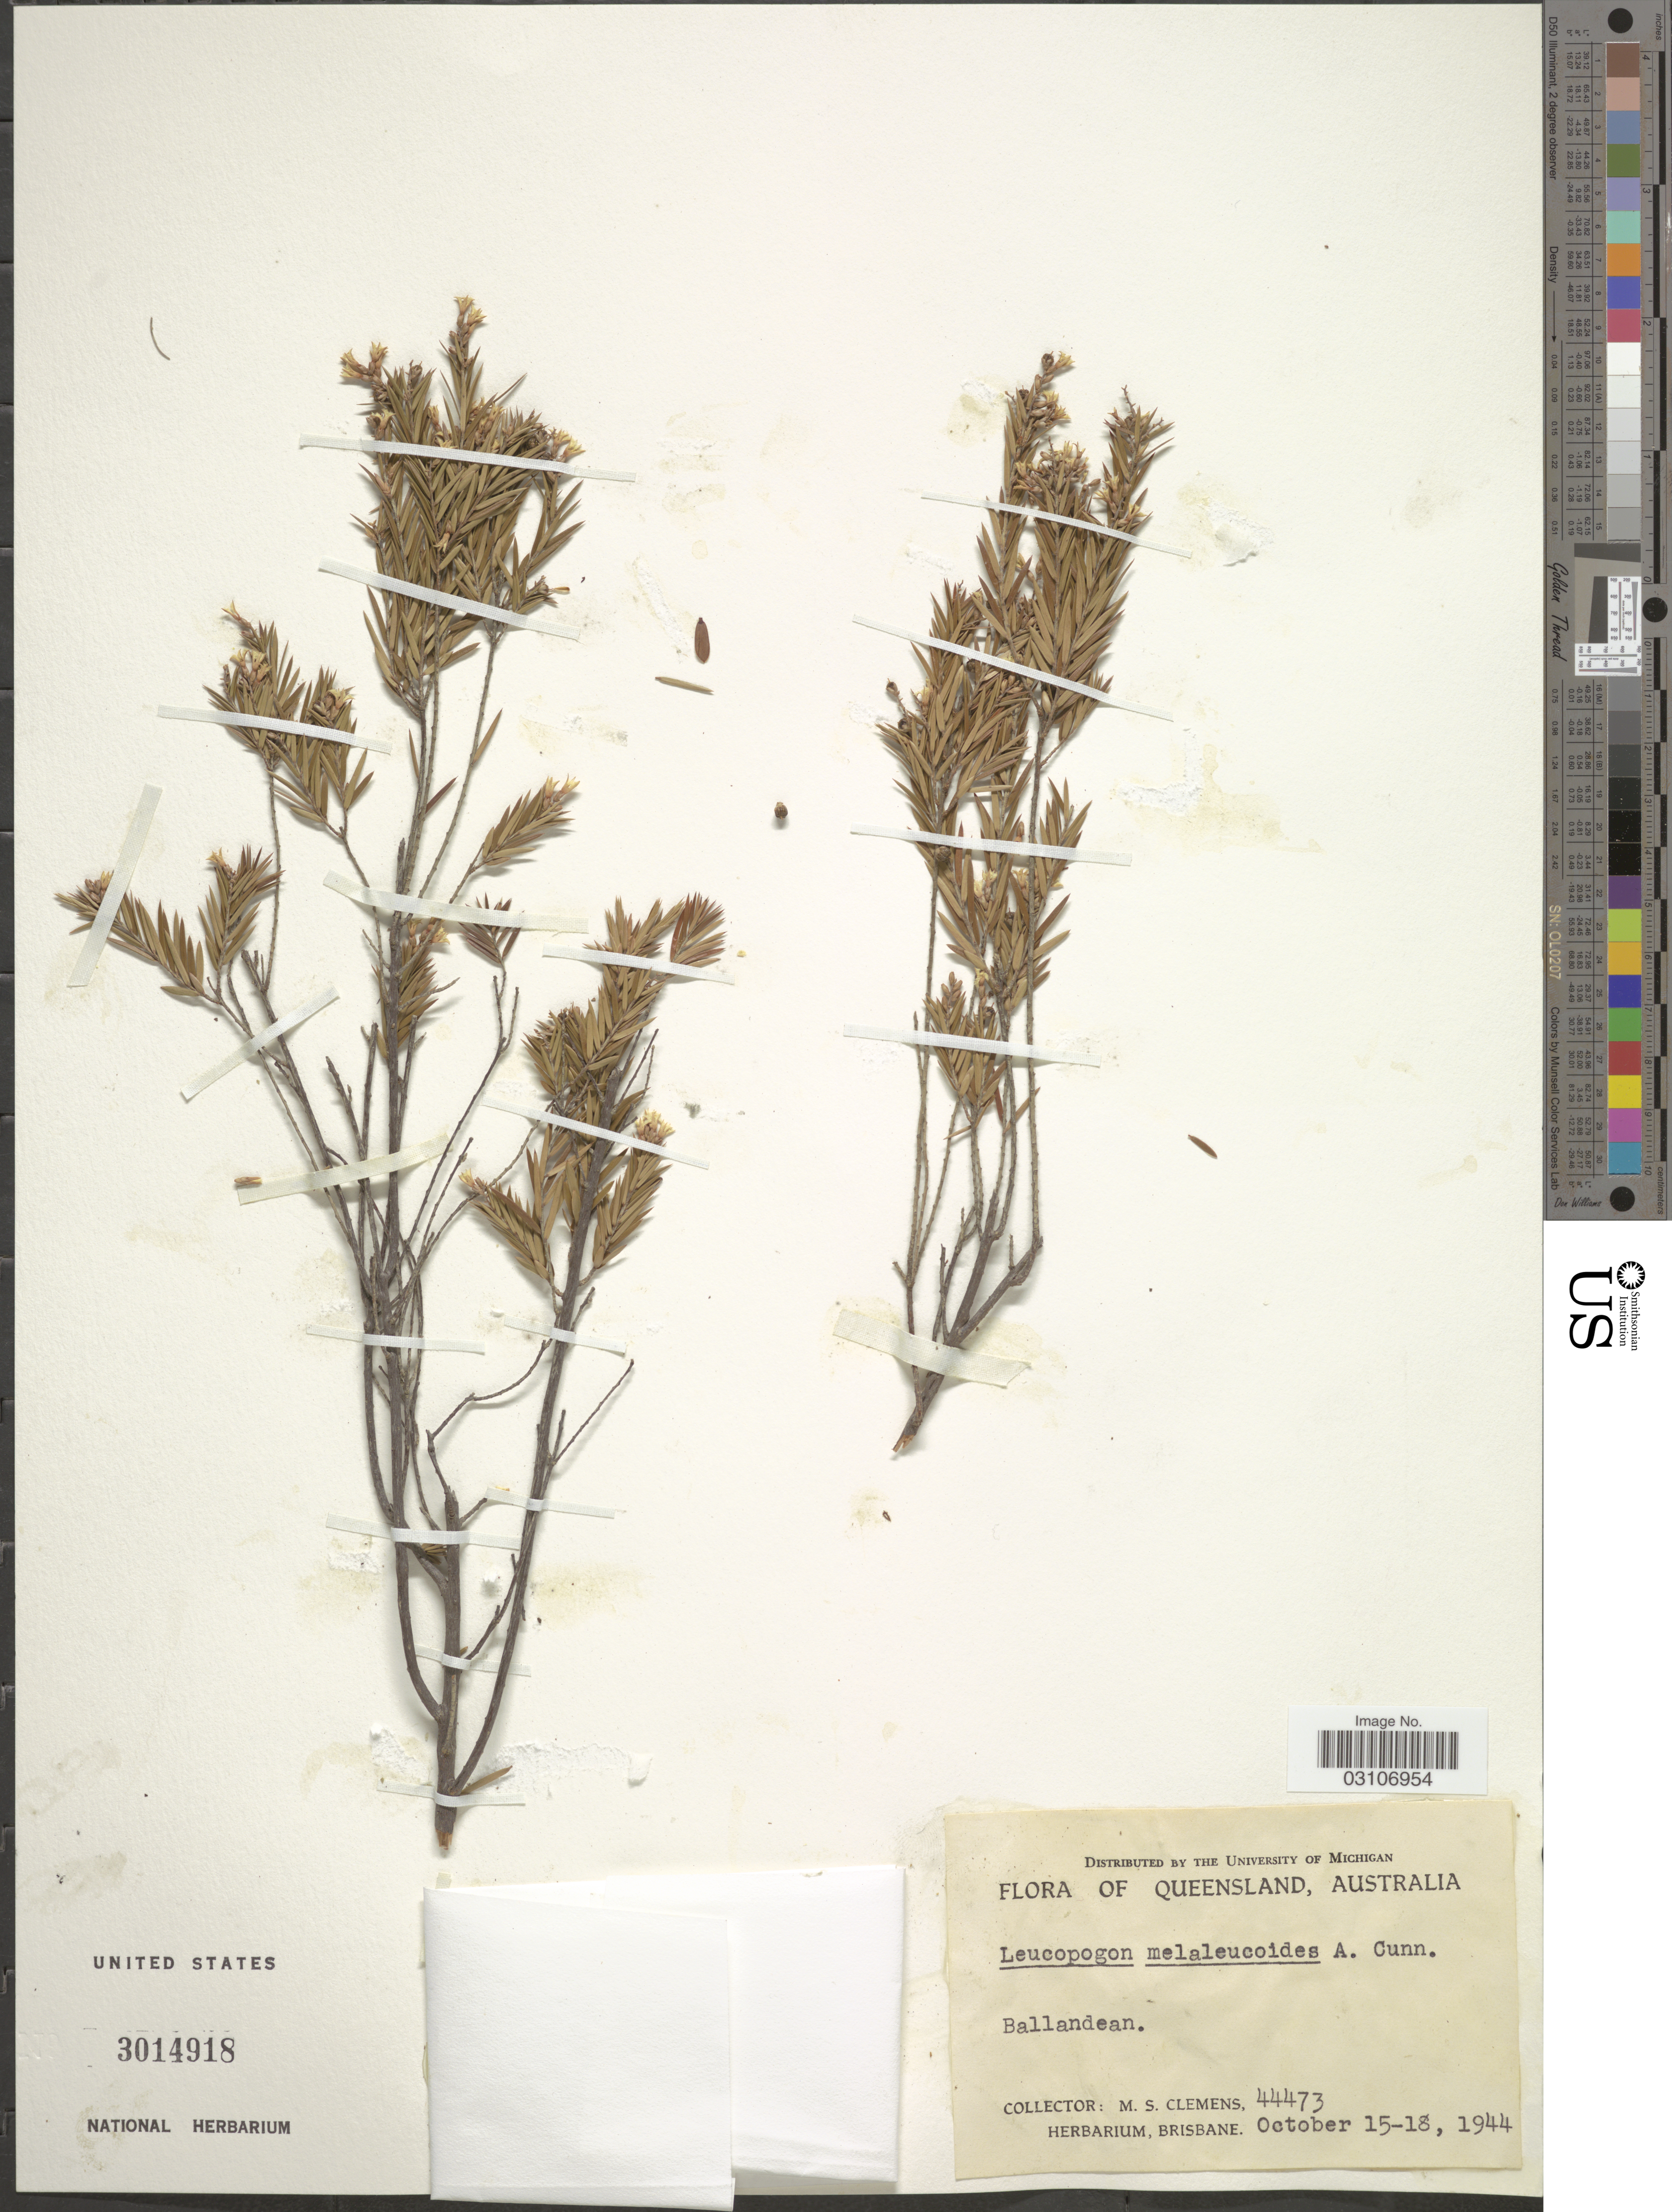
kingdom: Plantae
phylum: Tracheophyta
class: Magnoliopsida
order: Ericales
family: Ericaceae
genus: Leucopogon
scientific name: Leucopogon melaleucoides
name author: A. Cunn. ex DC.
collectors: M. S. Clemens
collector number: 44473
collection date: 1944-10-15/1944-10-18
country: Australia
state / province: Queensland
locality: Ballandean.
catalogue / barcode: US 3014918